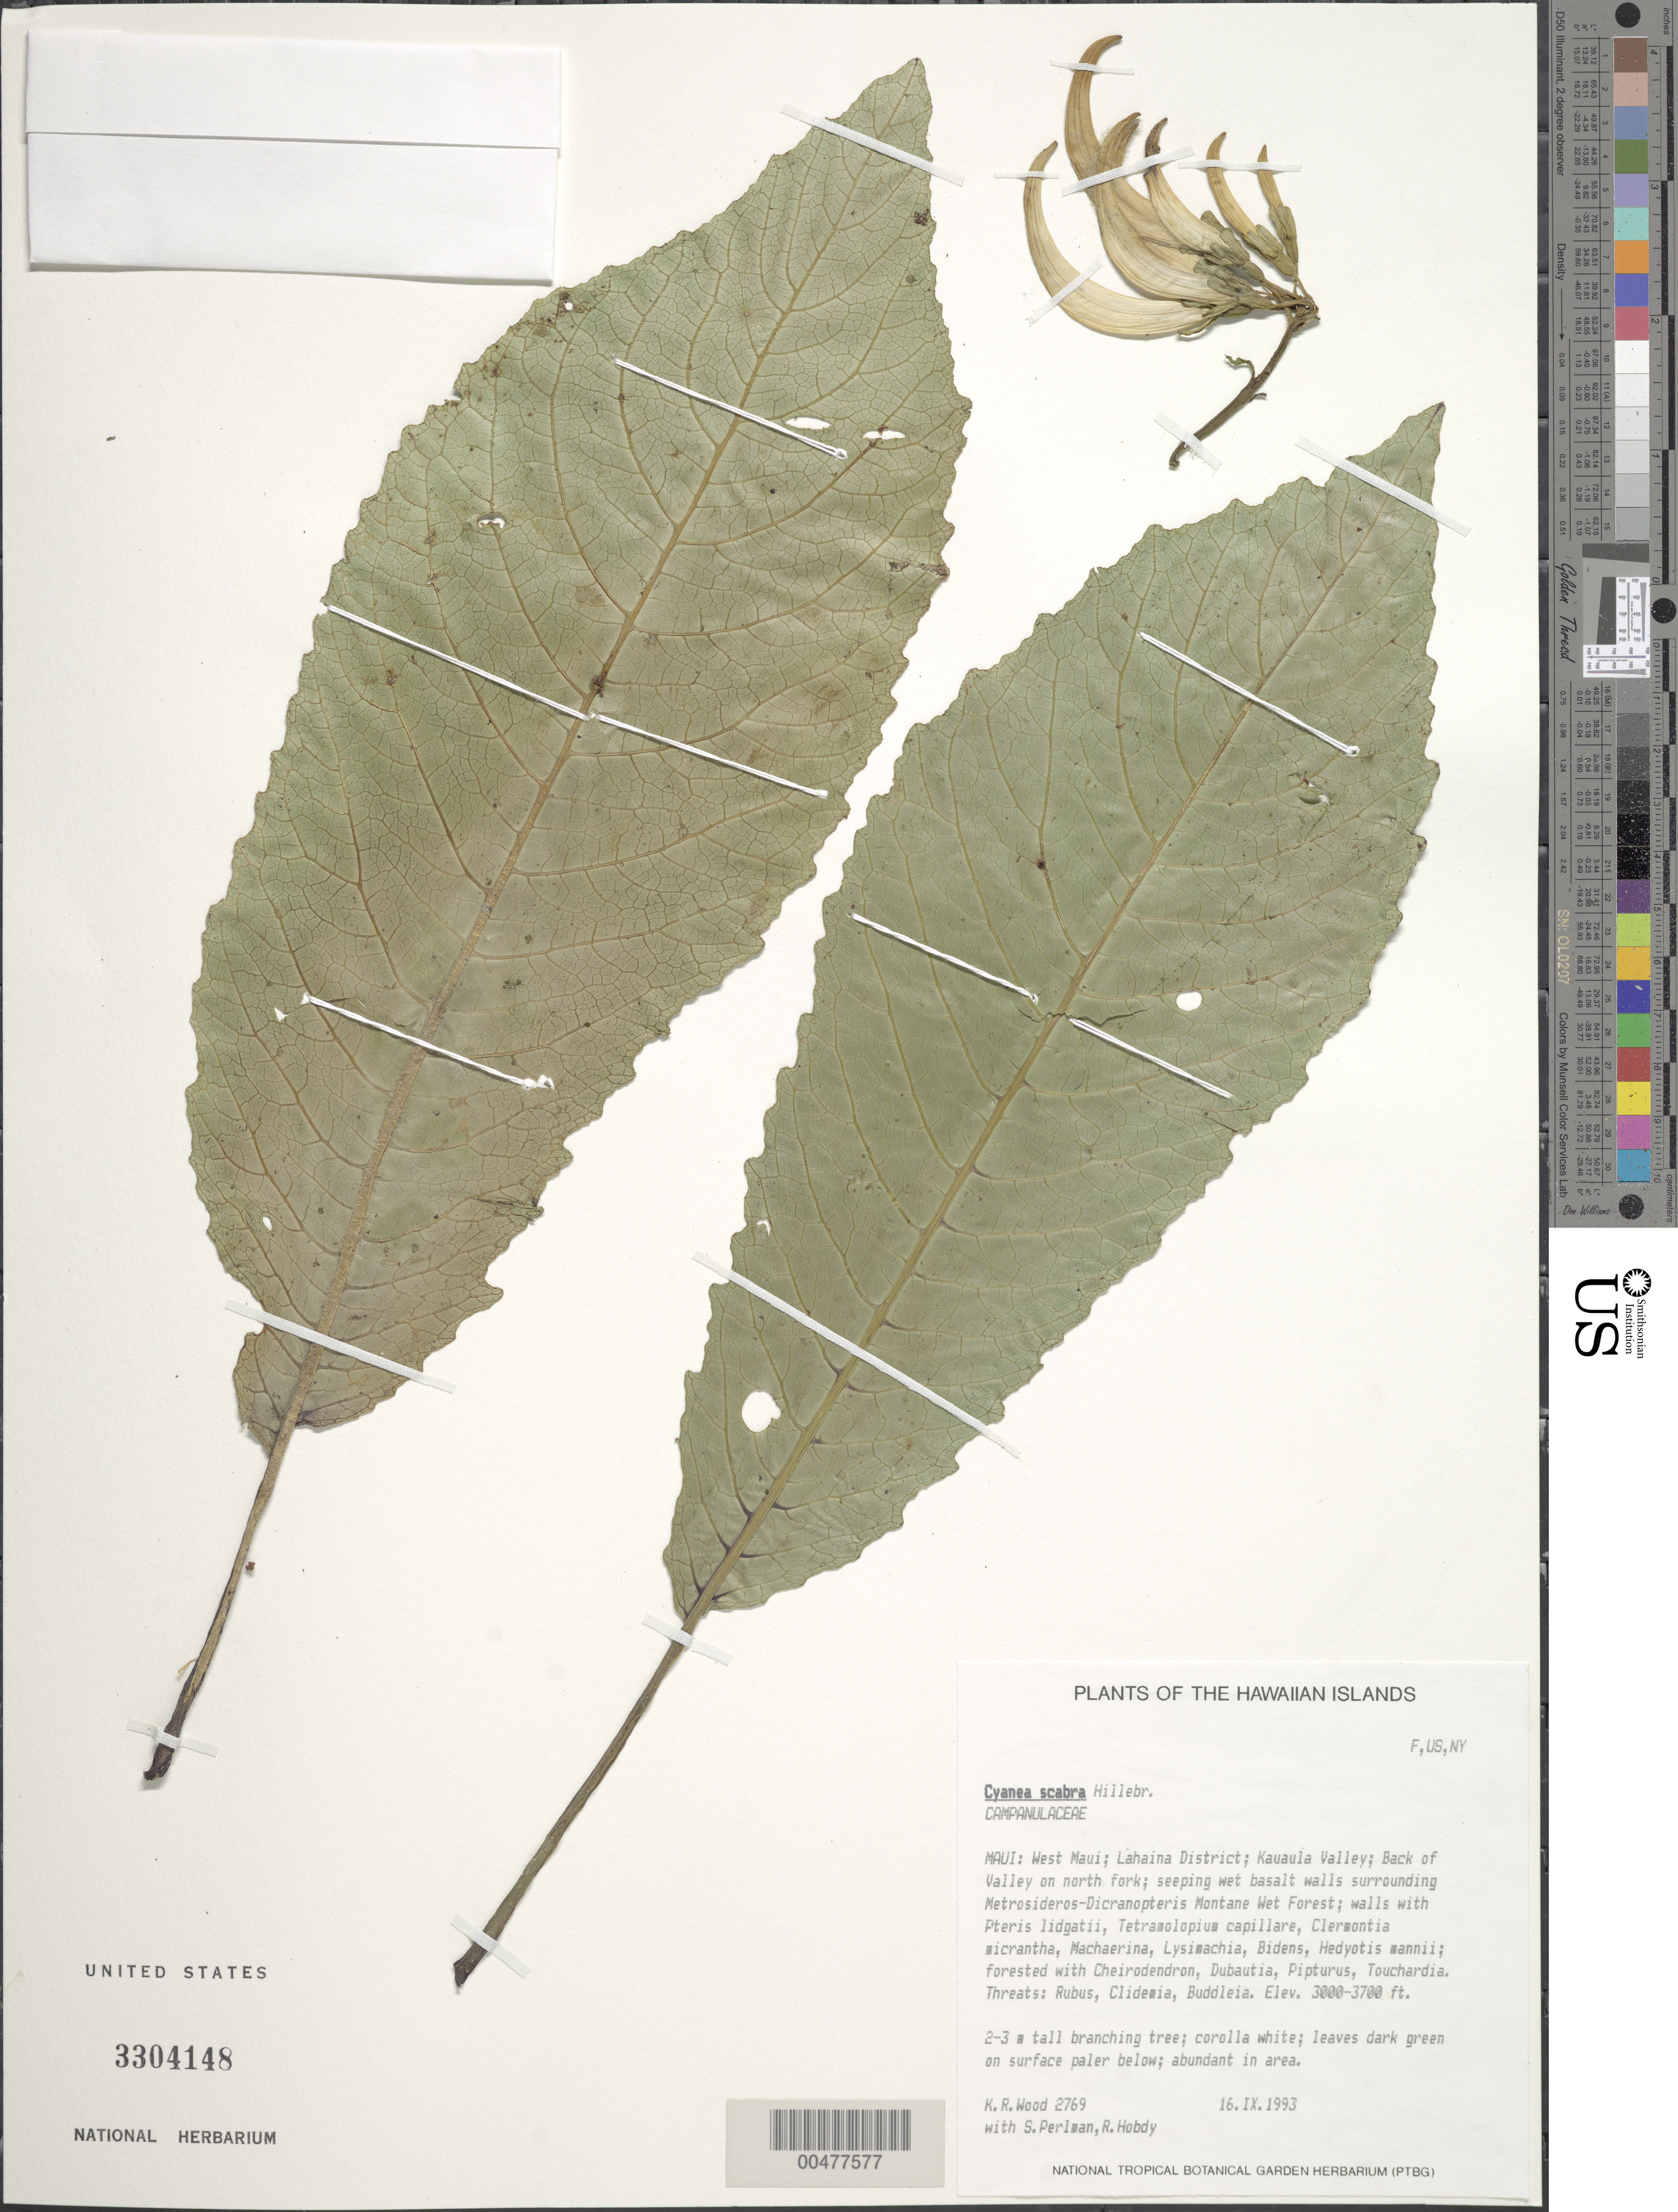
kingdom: Plantae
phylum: Tracheophyta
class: Magnoliopsida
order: Asterales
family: Campanulaceae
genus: Cyanea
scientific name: Cyanea scabra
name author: Hillebr.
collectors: K. R. Wood, S. P. Perlman & R. Hobdy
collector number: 2769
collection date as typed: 16 Sep 1993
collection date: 1993-09-16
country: United States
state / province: Hawaii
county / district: Maui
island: Maui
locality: W Maui, Lahaina Dist., Kauaula Valley, back of valley on N fork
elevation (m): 914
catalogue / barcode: US 3304148